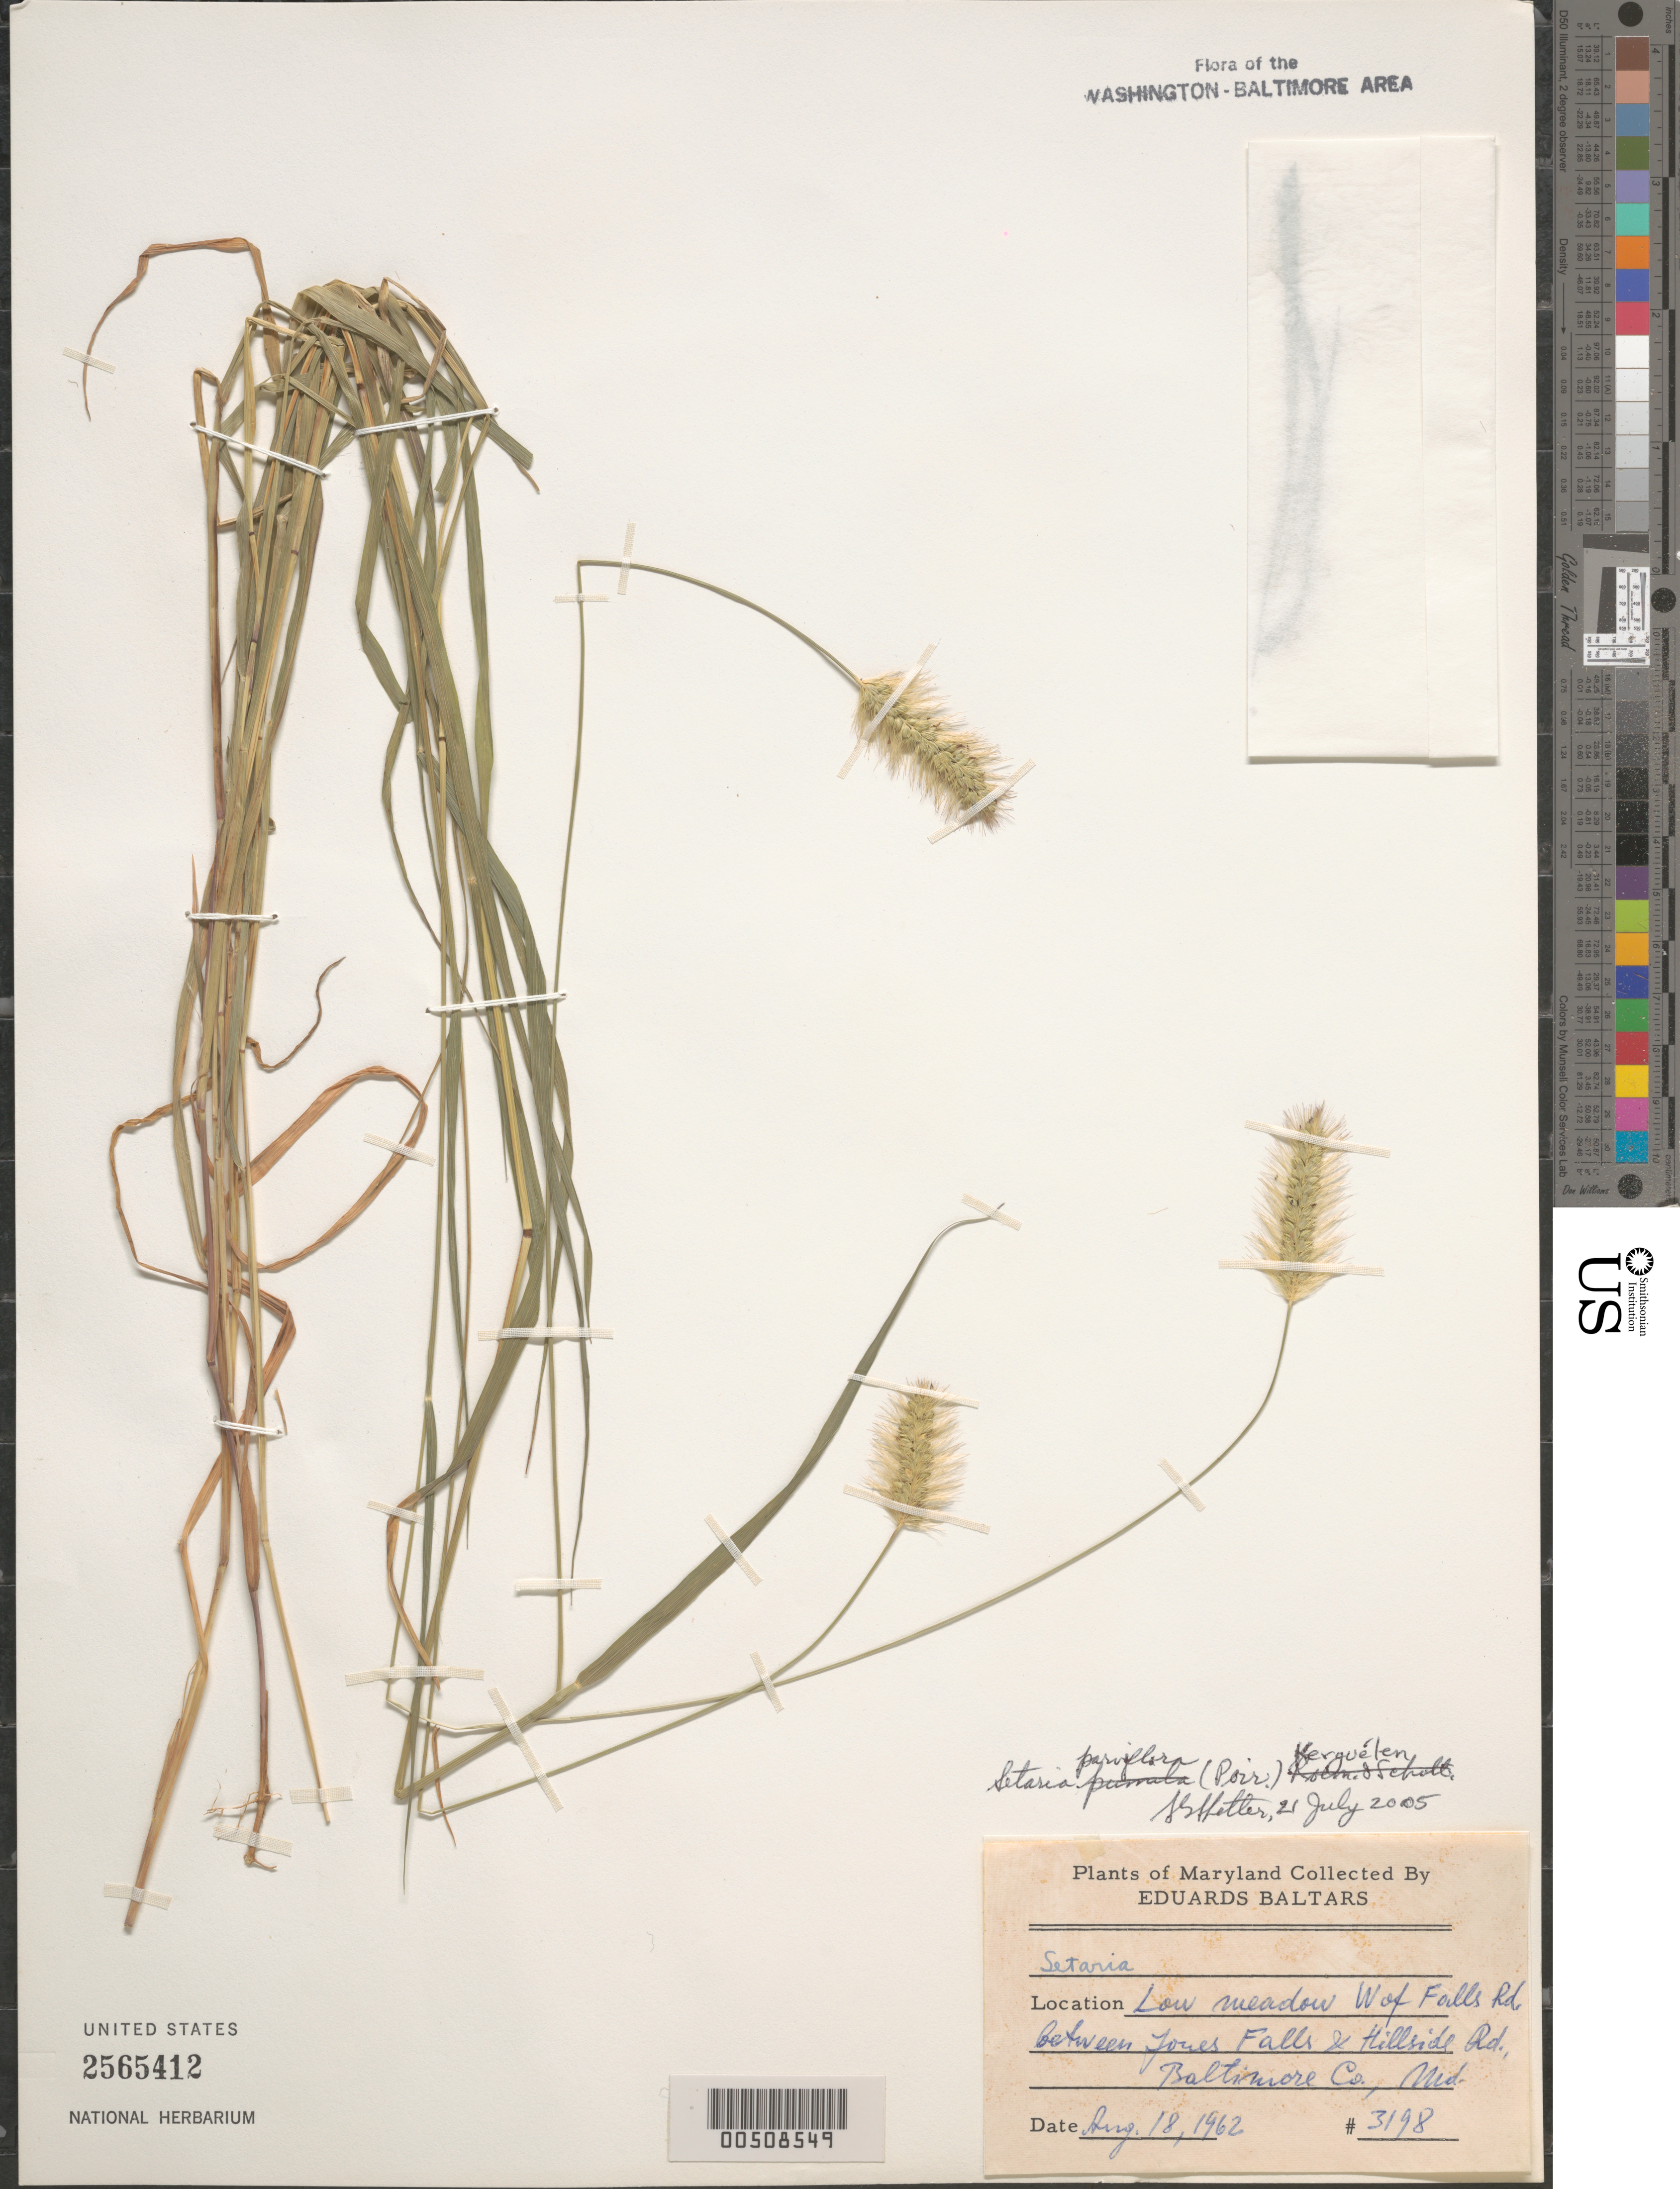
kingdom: Plantae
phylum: Tracheophyta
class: Liliopsida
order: Poales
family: Poaceae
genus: Setaria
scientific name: Setaria parviflora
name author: (Poir.) Kerguélen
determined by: Shetler, Stanwyn G., (US), NMNH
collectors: E. Baltars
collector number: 3198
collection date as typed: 18 Aug 1962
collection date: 1962-08-18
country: United States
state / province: Maryland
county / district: Baltimore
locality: W of Falls Rd, between Loues Falls and Hillside Rd.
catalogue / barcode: US 2565412